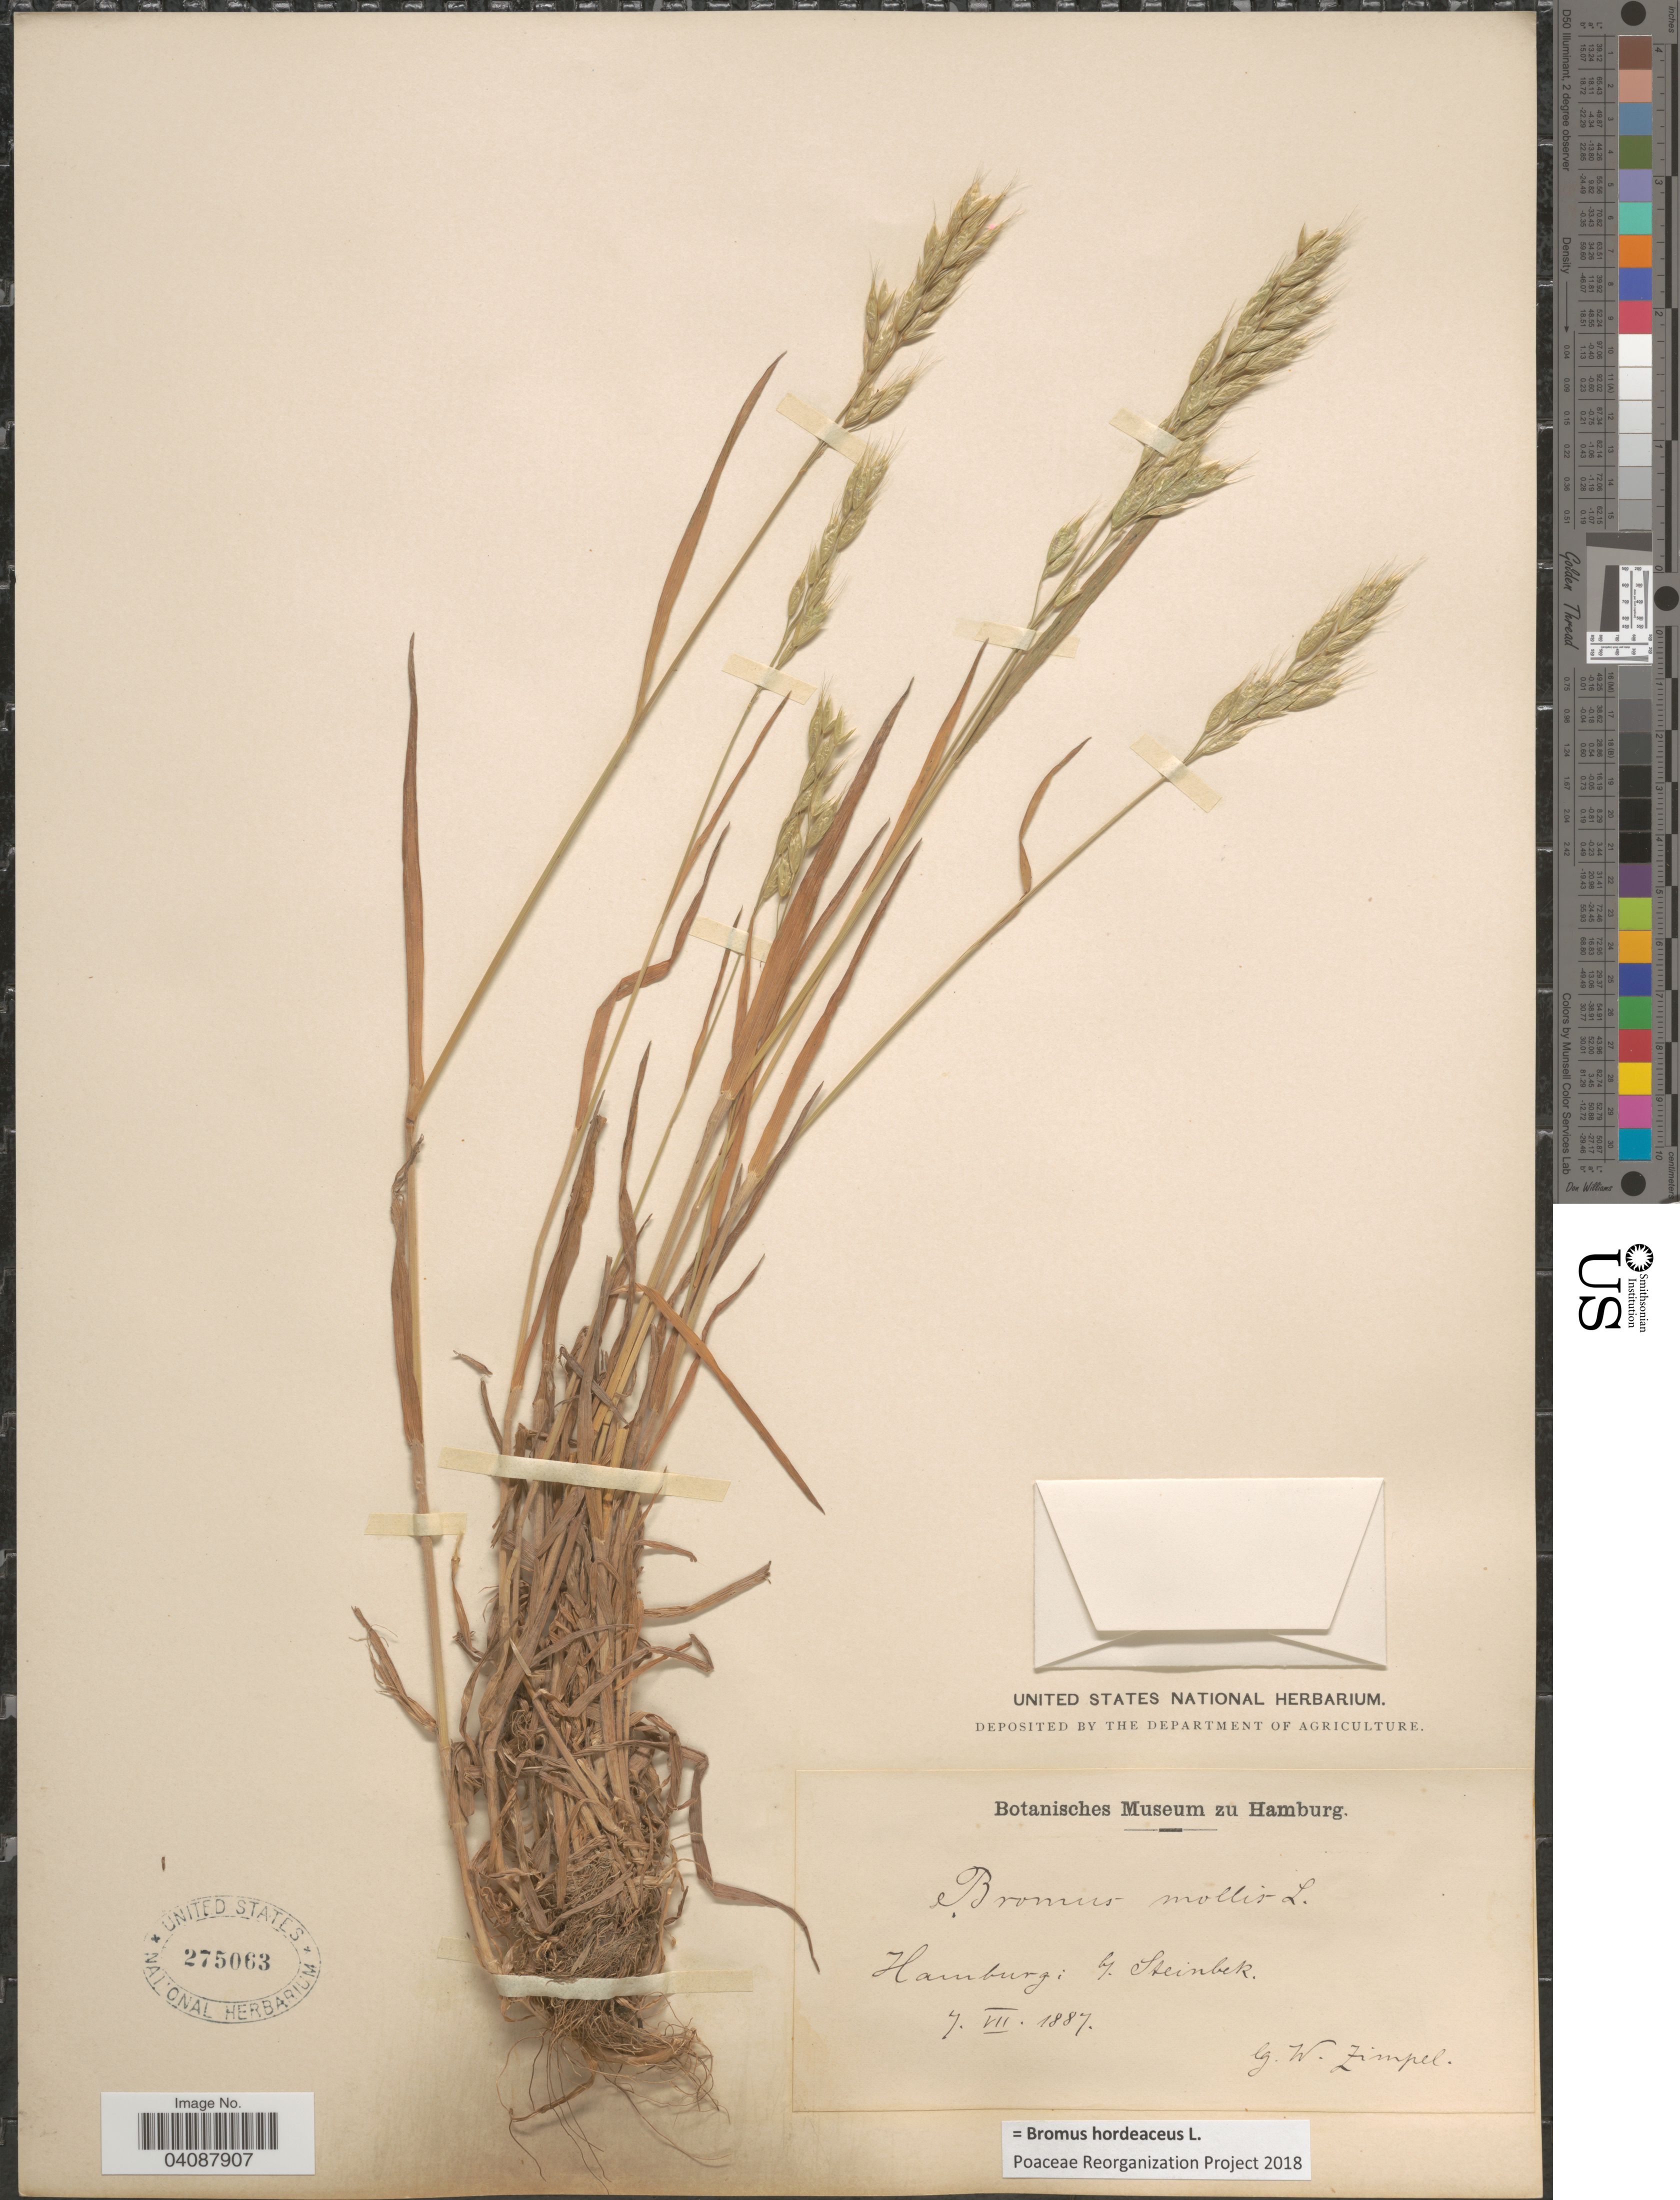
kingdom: Plantae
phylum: Tracheophyta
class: Liliopsida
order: Poales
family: Poaceae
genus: Bromus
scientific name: Bromus hordeaceus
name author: L.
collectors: W. Zimpel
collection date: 1887-07-07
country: Germany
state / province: Hamburg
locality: B/ Steinbek.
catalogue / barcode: US 275063